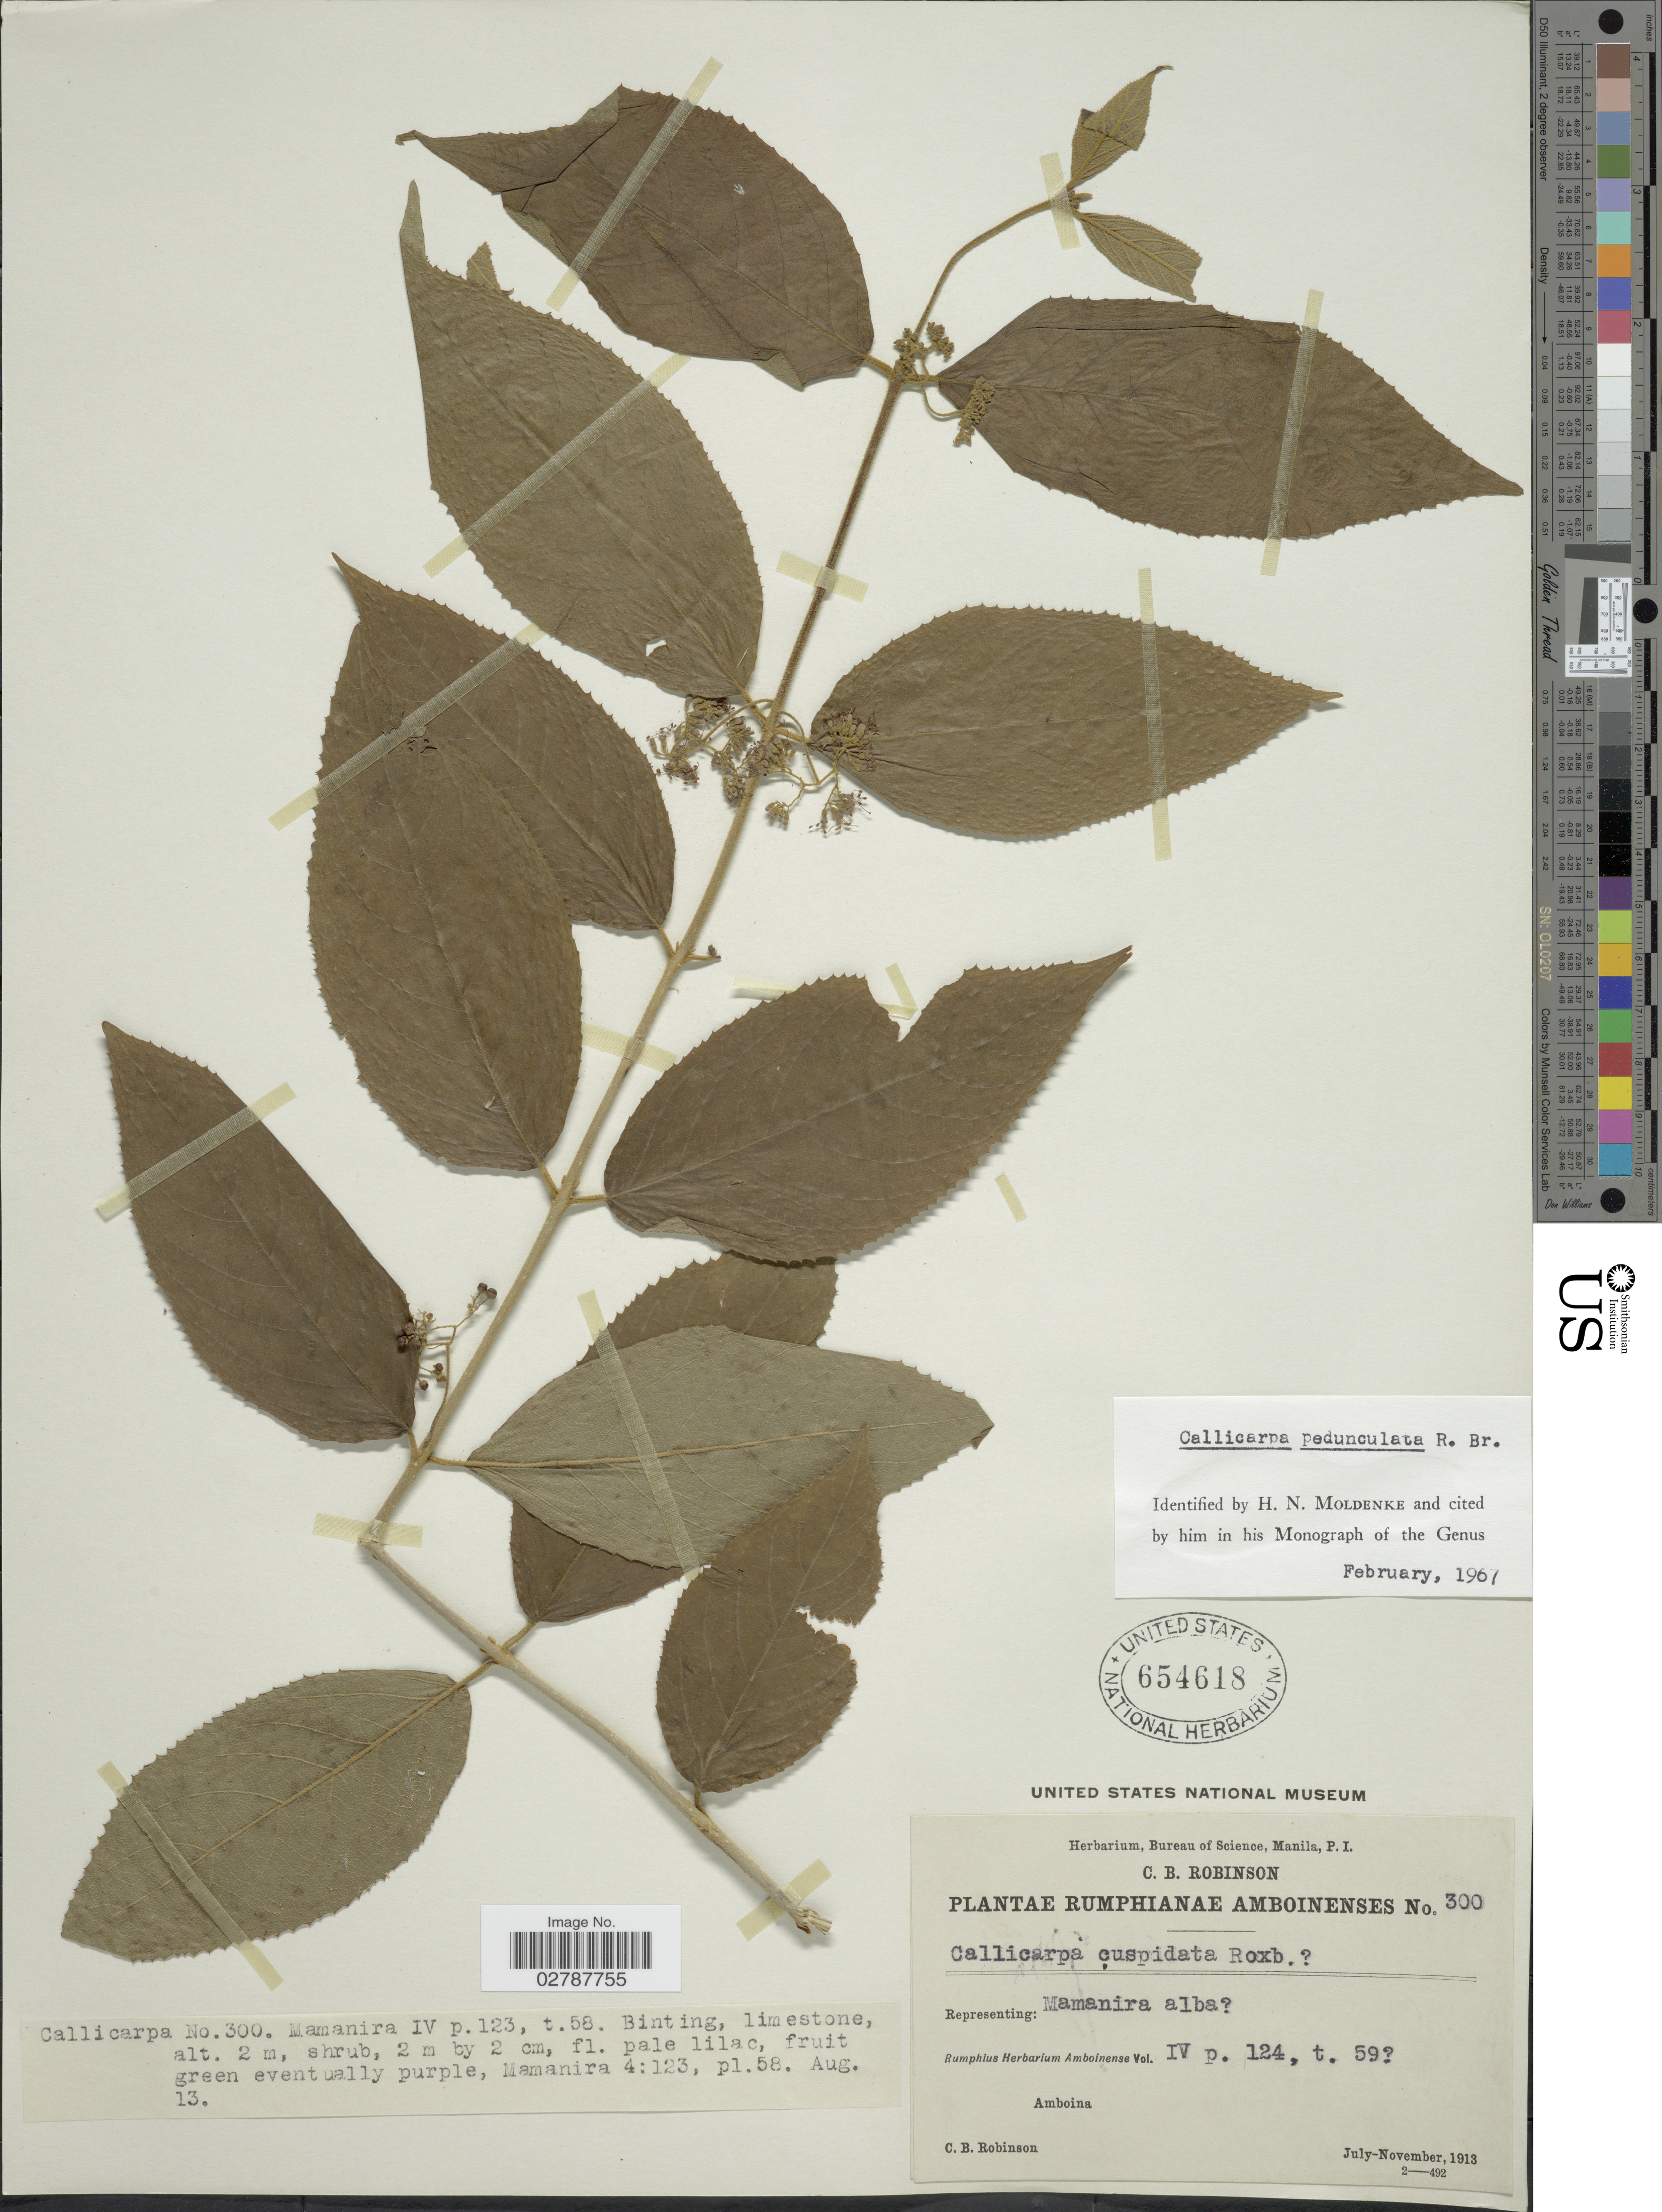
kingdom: Plantae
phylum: Tracheophyta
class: Magnoliopsida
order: Lamiales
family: Lamiaceae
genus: Callicarpa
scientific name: Callicarpa pedunculata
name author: R. Br.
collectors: C. Robinson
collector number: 300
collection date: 1913-07/1913-11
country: Indonesia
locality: Ambonia. Binting.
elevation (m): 2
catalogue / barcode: US 654618